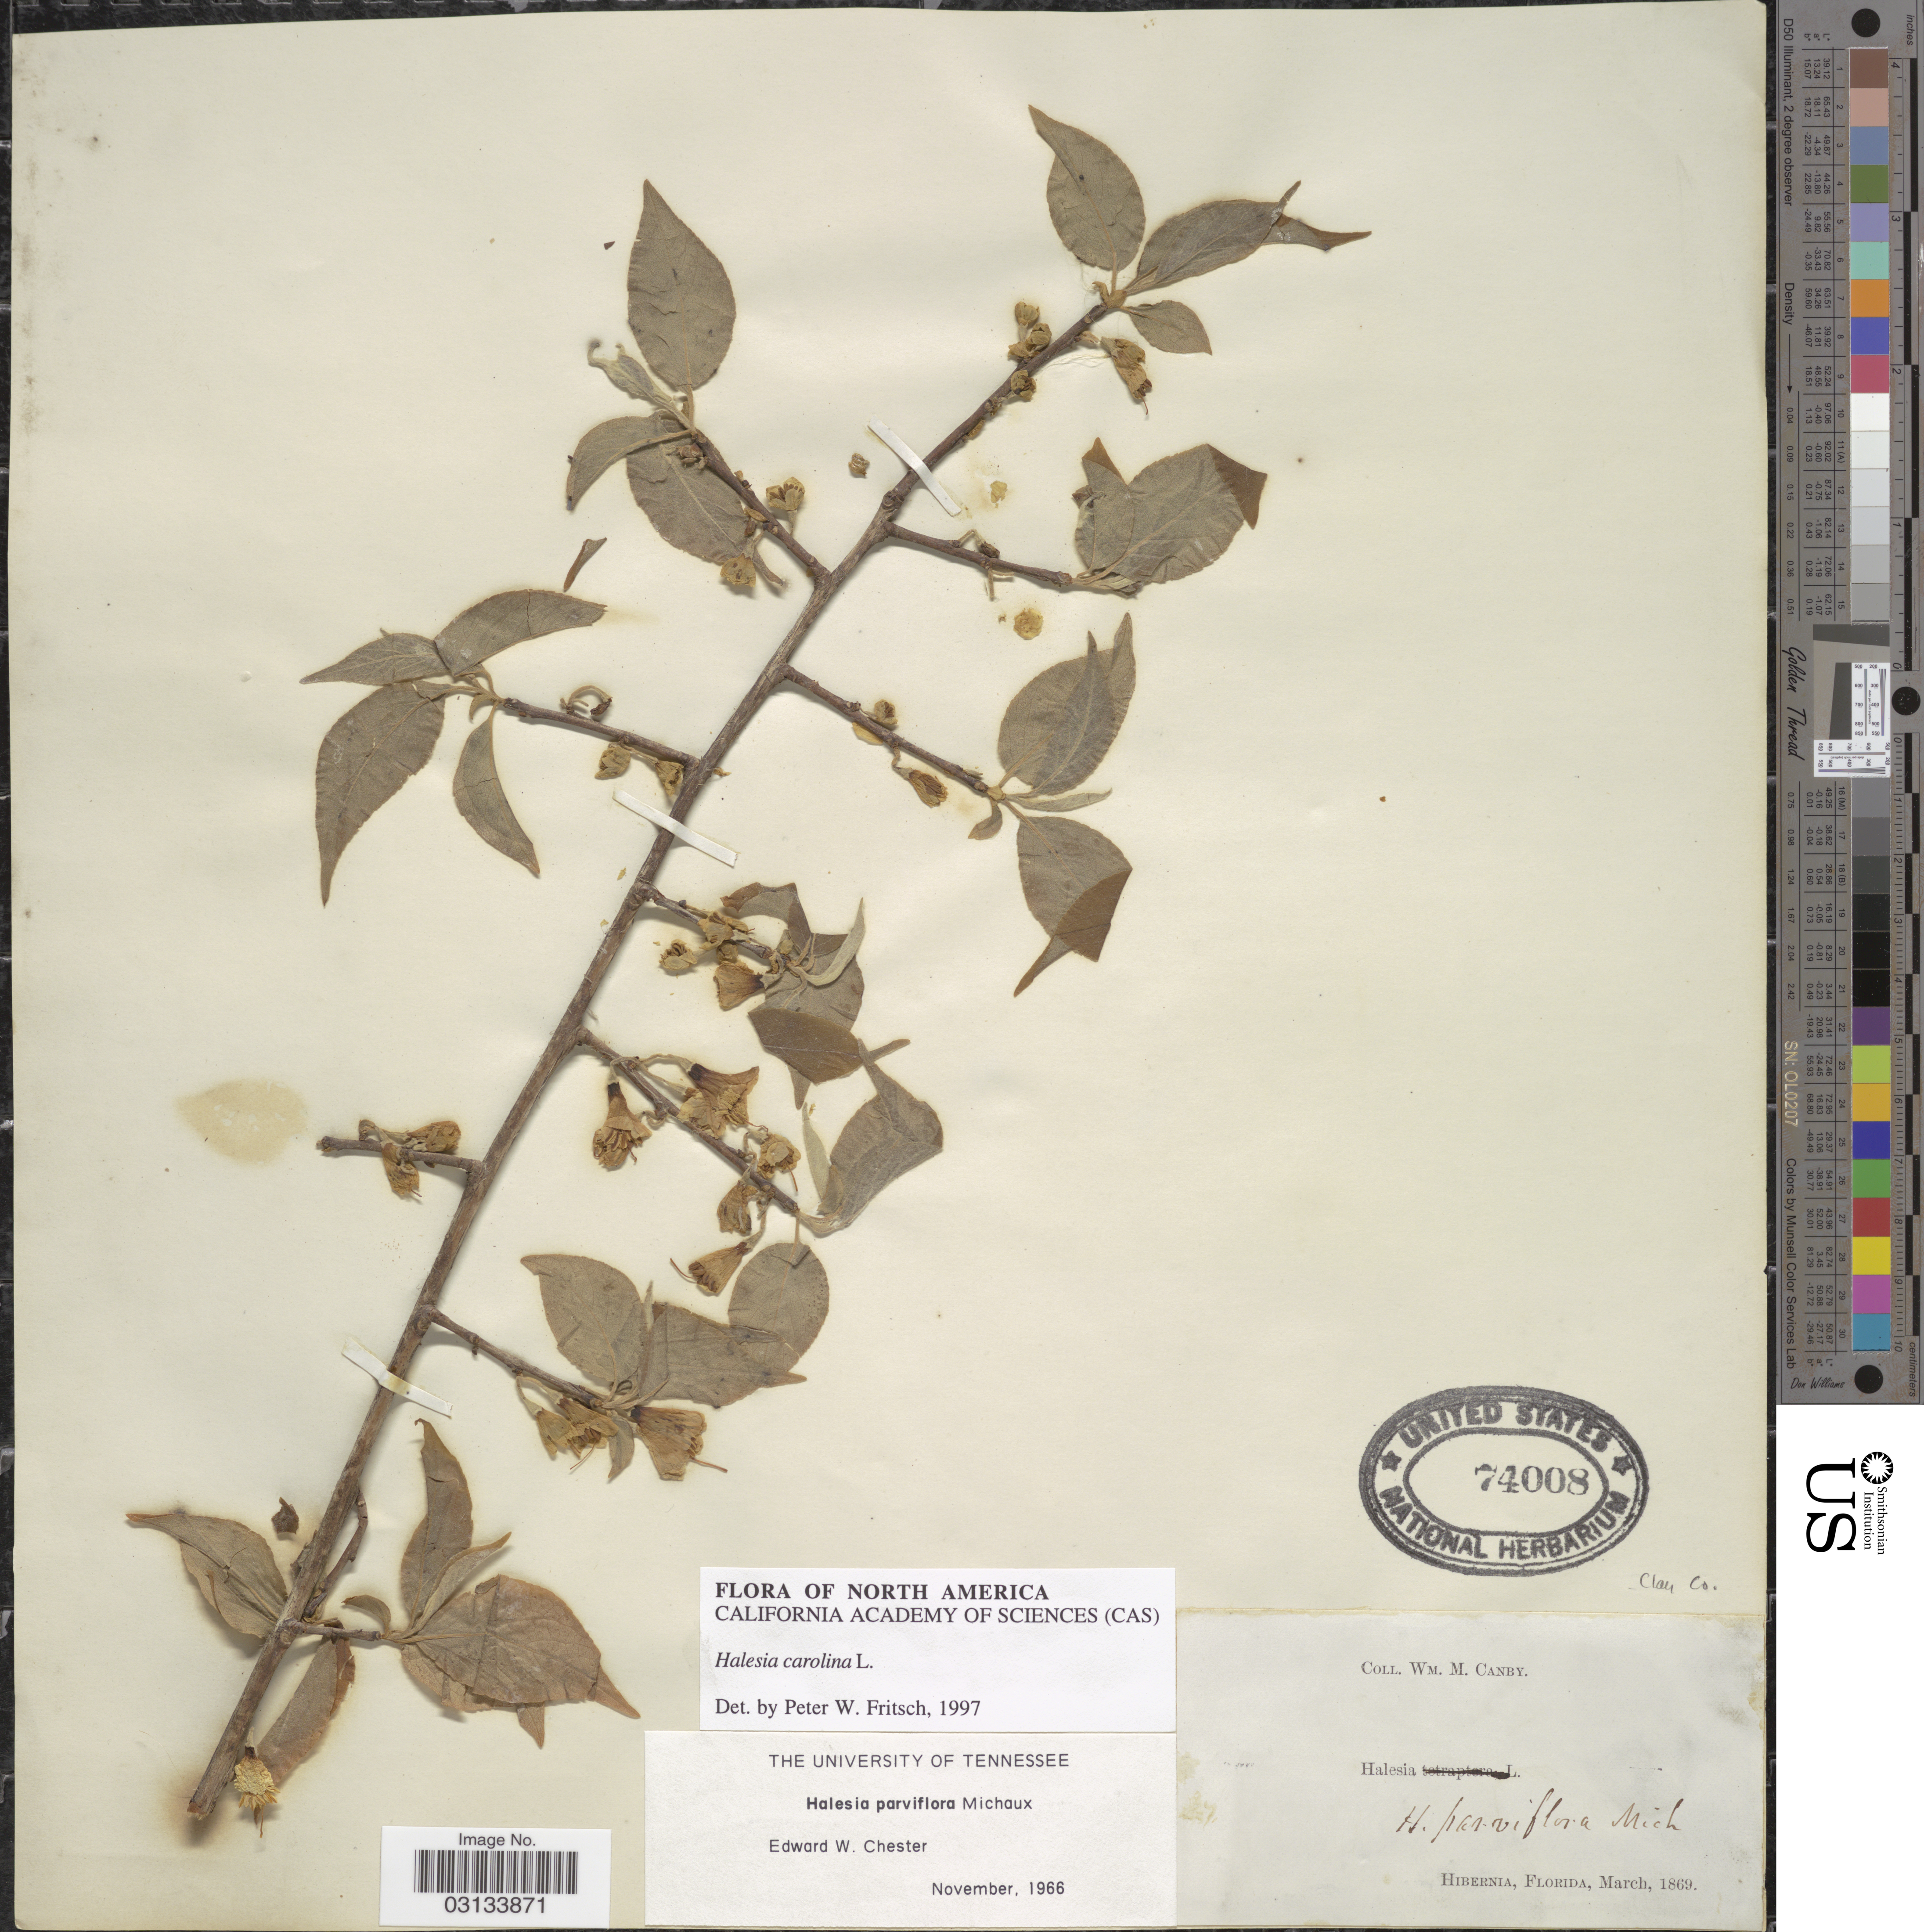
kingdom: Plantae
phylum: Tracheophyta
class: Magnoliopsida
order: Ericales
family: Styracaceae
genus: Halesia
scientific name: Halesia carolina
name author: L.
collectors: W. M. Canby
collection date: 1869-03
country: United States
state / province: Florida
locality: Clay Co. Hibernia.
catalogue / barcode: US 74008